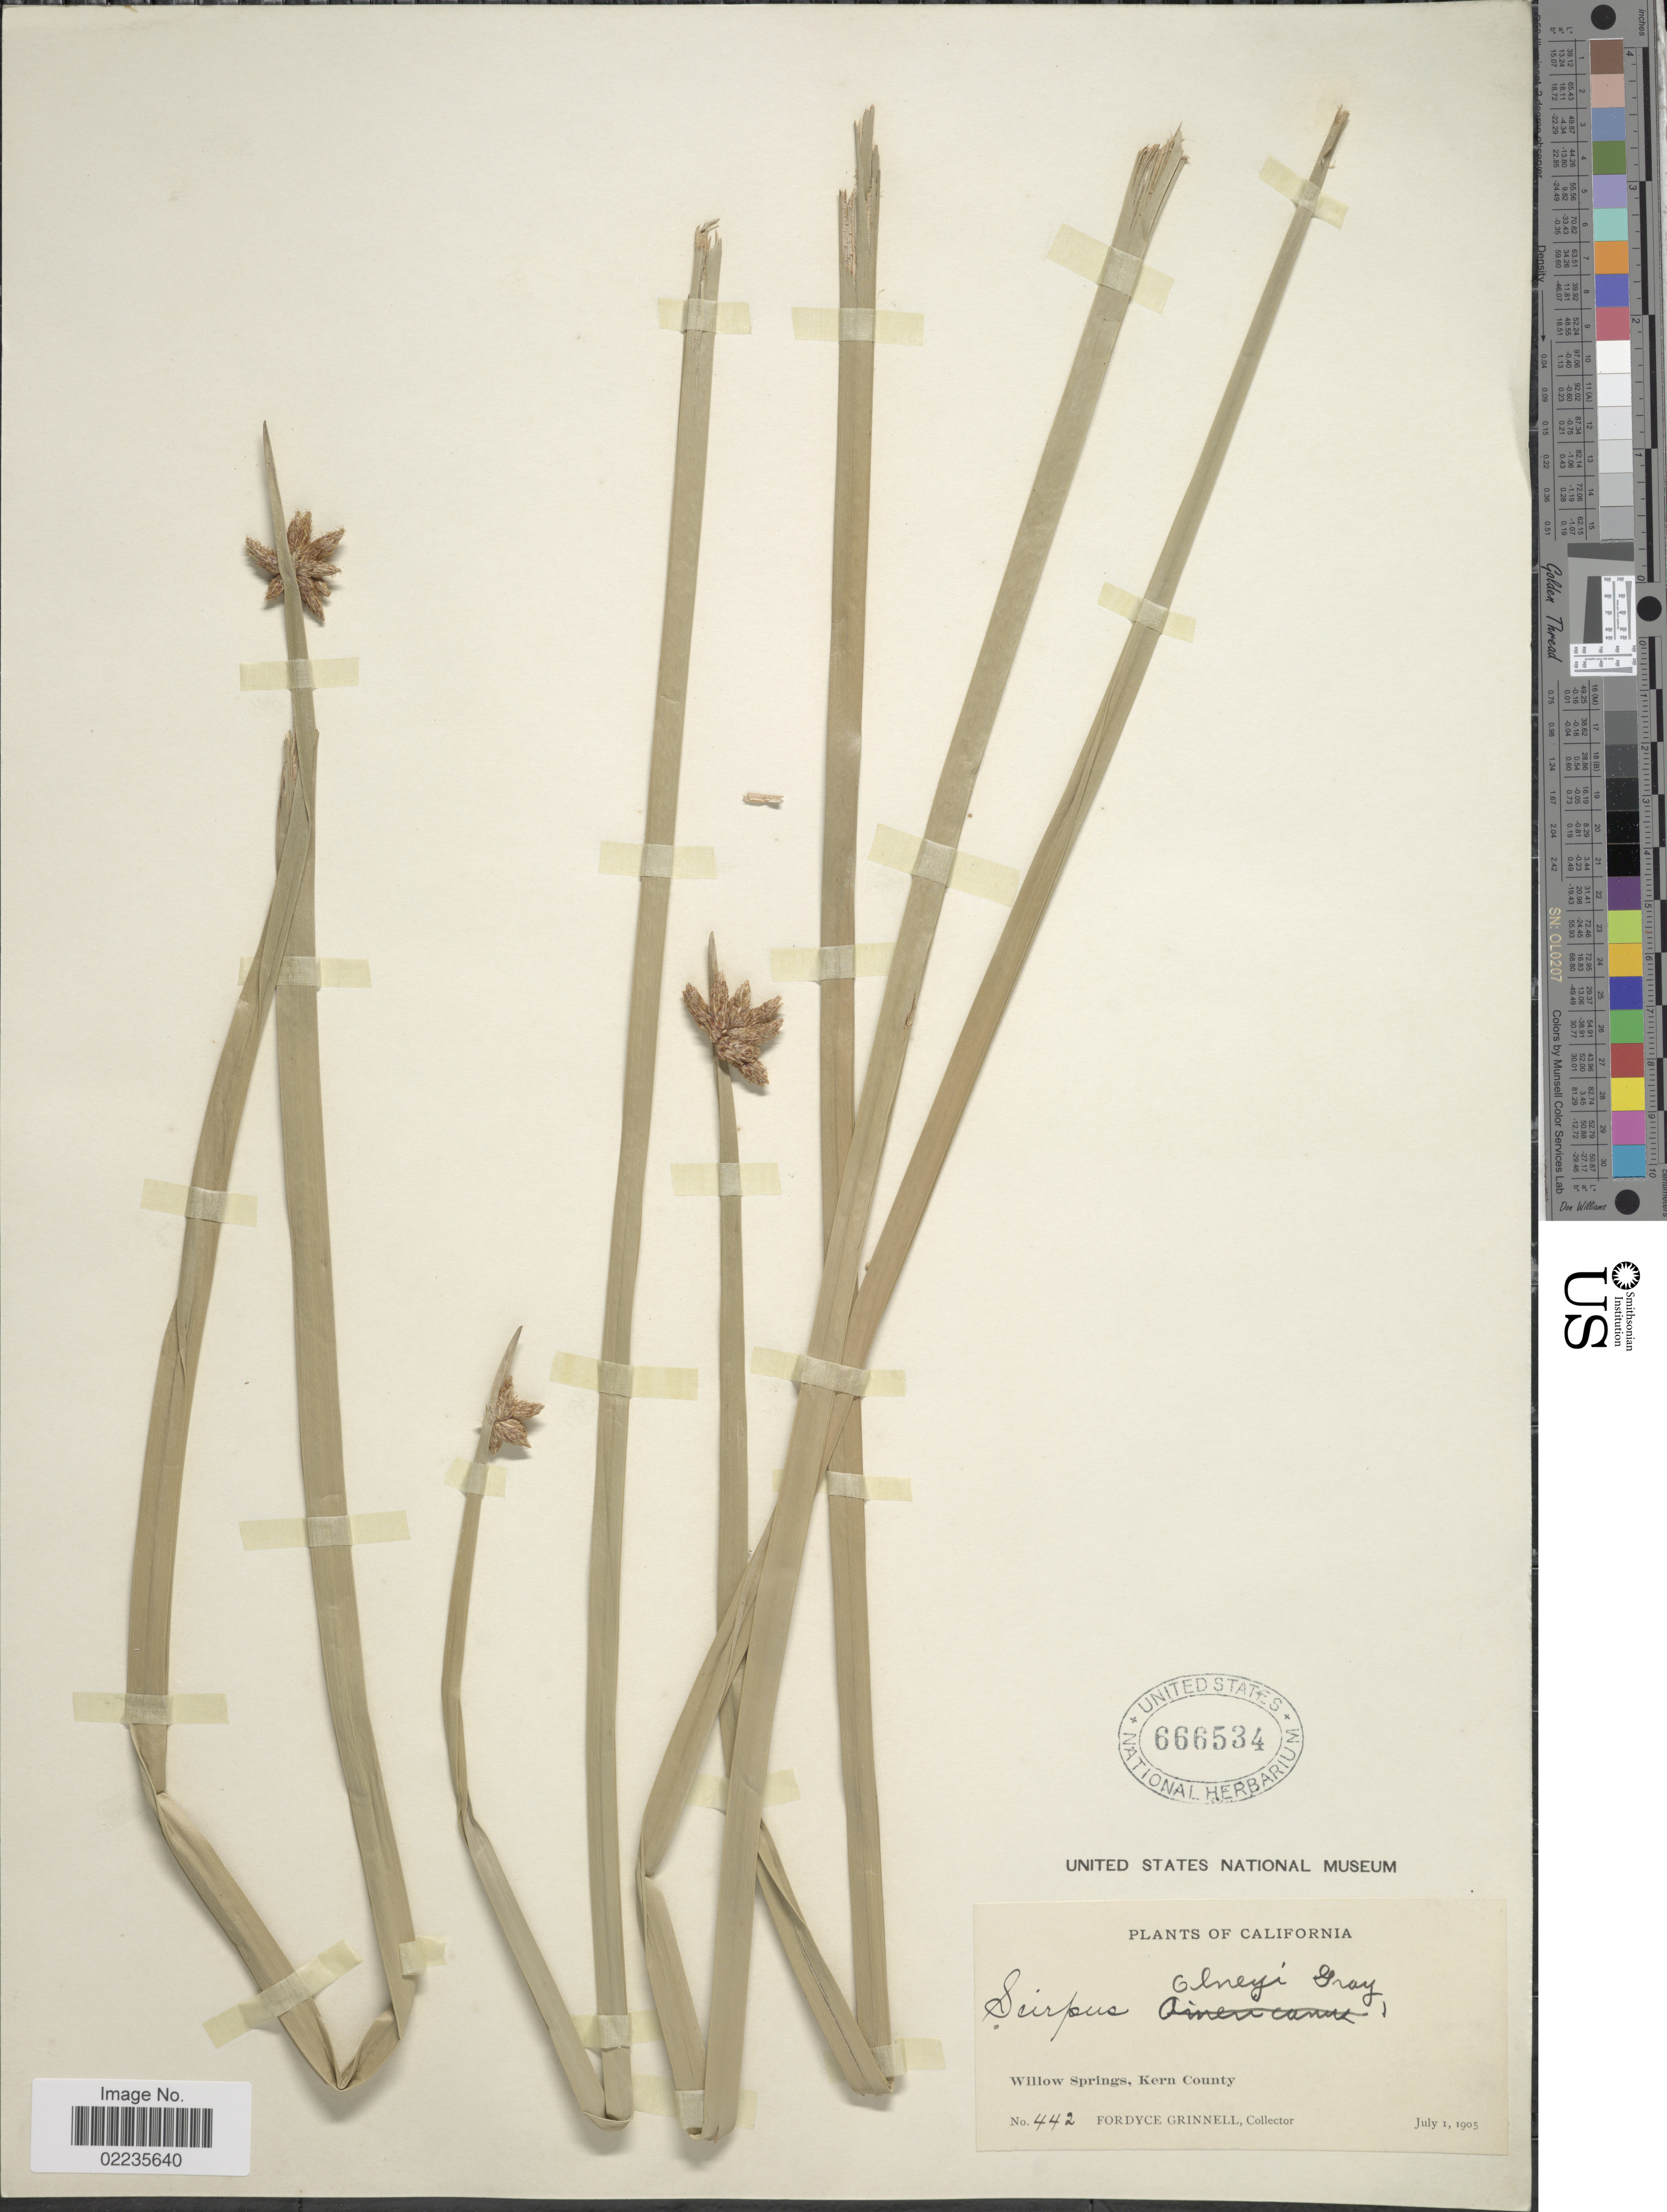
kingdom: Plantae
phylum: Tracheophyta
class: Liliopsida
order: Poales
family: Cyperaceae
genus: Schoenoplectus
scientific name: Schoenoplectus americanus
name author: (Pers.) Volkart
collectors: F. Grinnell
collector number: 442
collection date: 1905-07-01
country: United States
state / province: California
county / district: Kern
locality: Willow Springs, Kern County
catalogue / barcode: US 666534